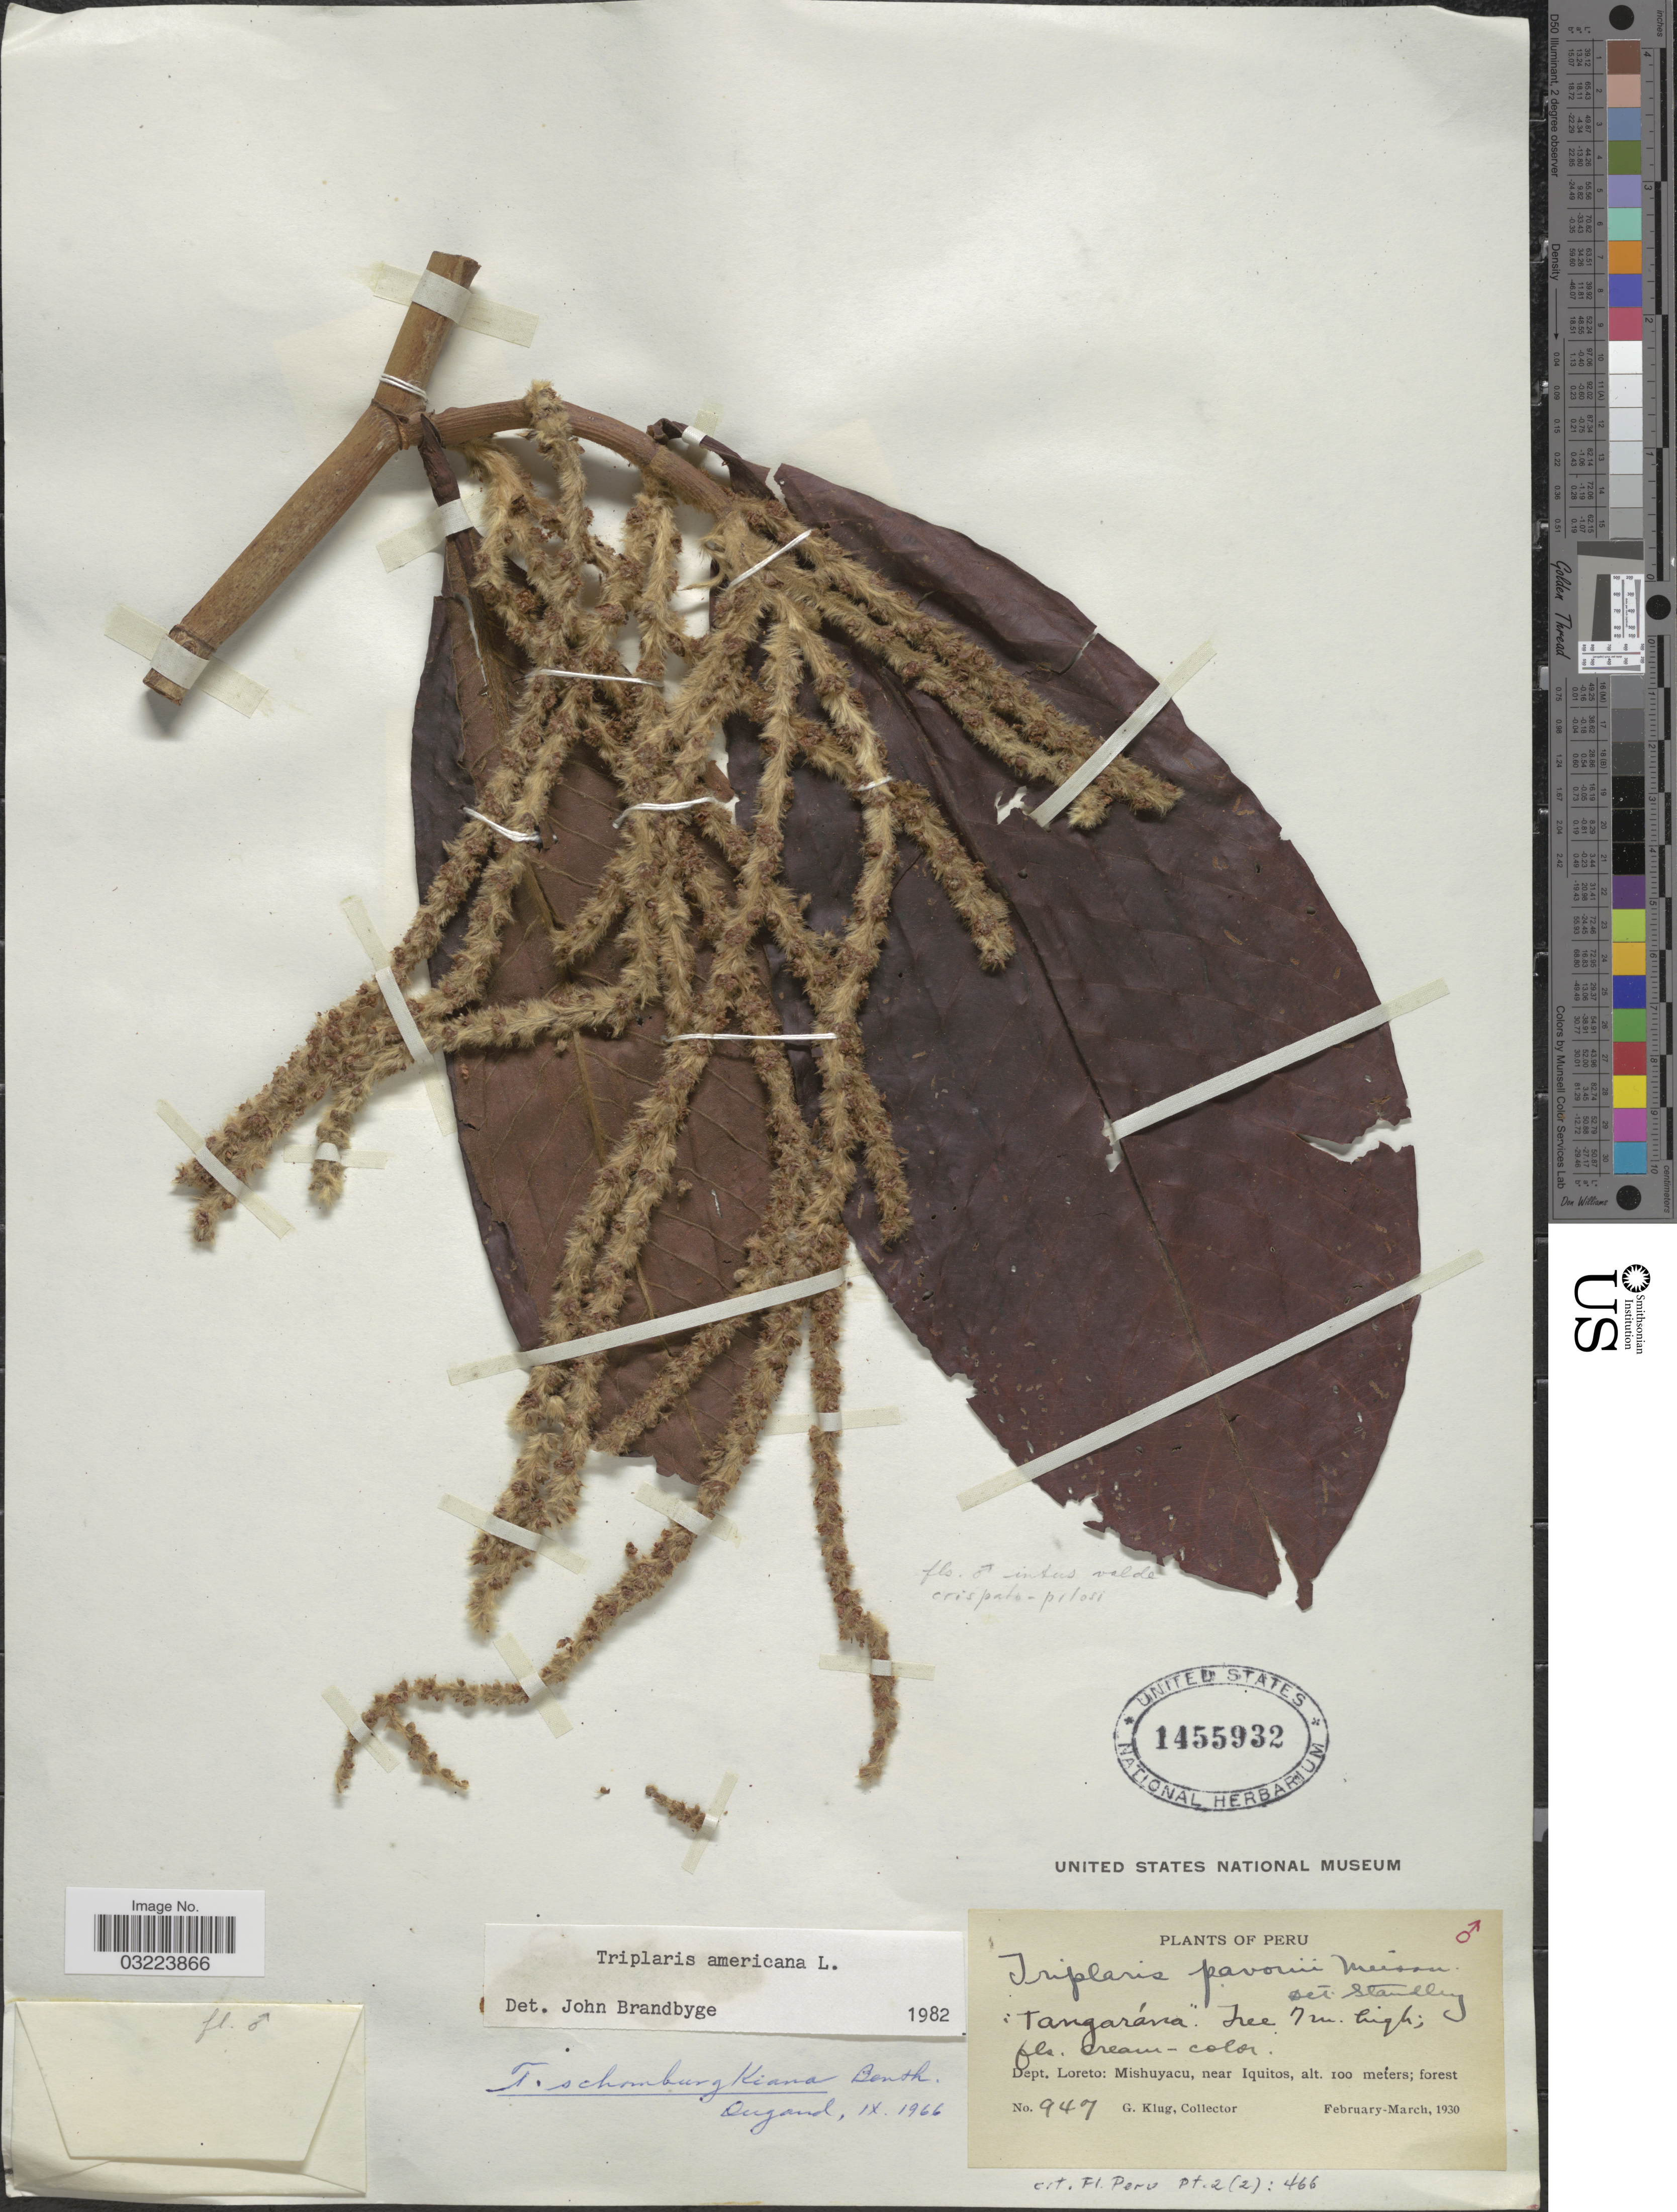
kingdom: Plantae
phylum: Tracheophyta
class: Magnoliopsida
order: Caryophyllales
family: Polygonaceae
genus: Triplaris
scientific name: Triplaris americana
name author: L.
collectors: G. Klug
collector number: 947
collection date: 1930-02/1930-03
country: Peru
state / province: Loreto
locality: Dept. Loreto: Mishuyacu, near Iquitos.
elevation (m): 100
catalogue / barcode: US 1455932